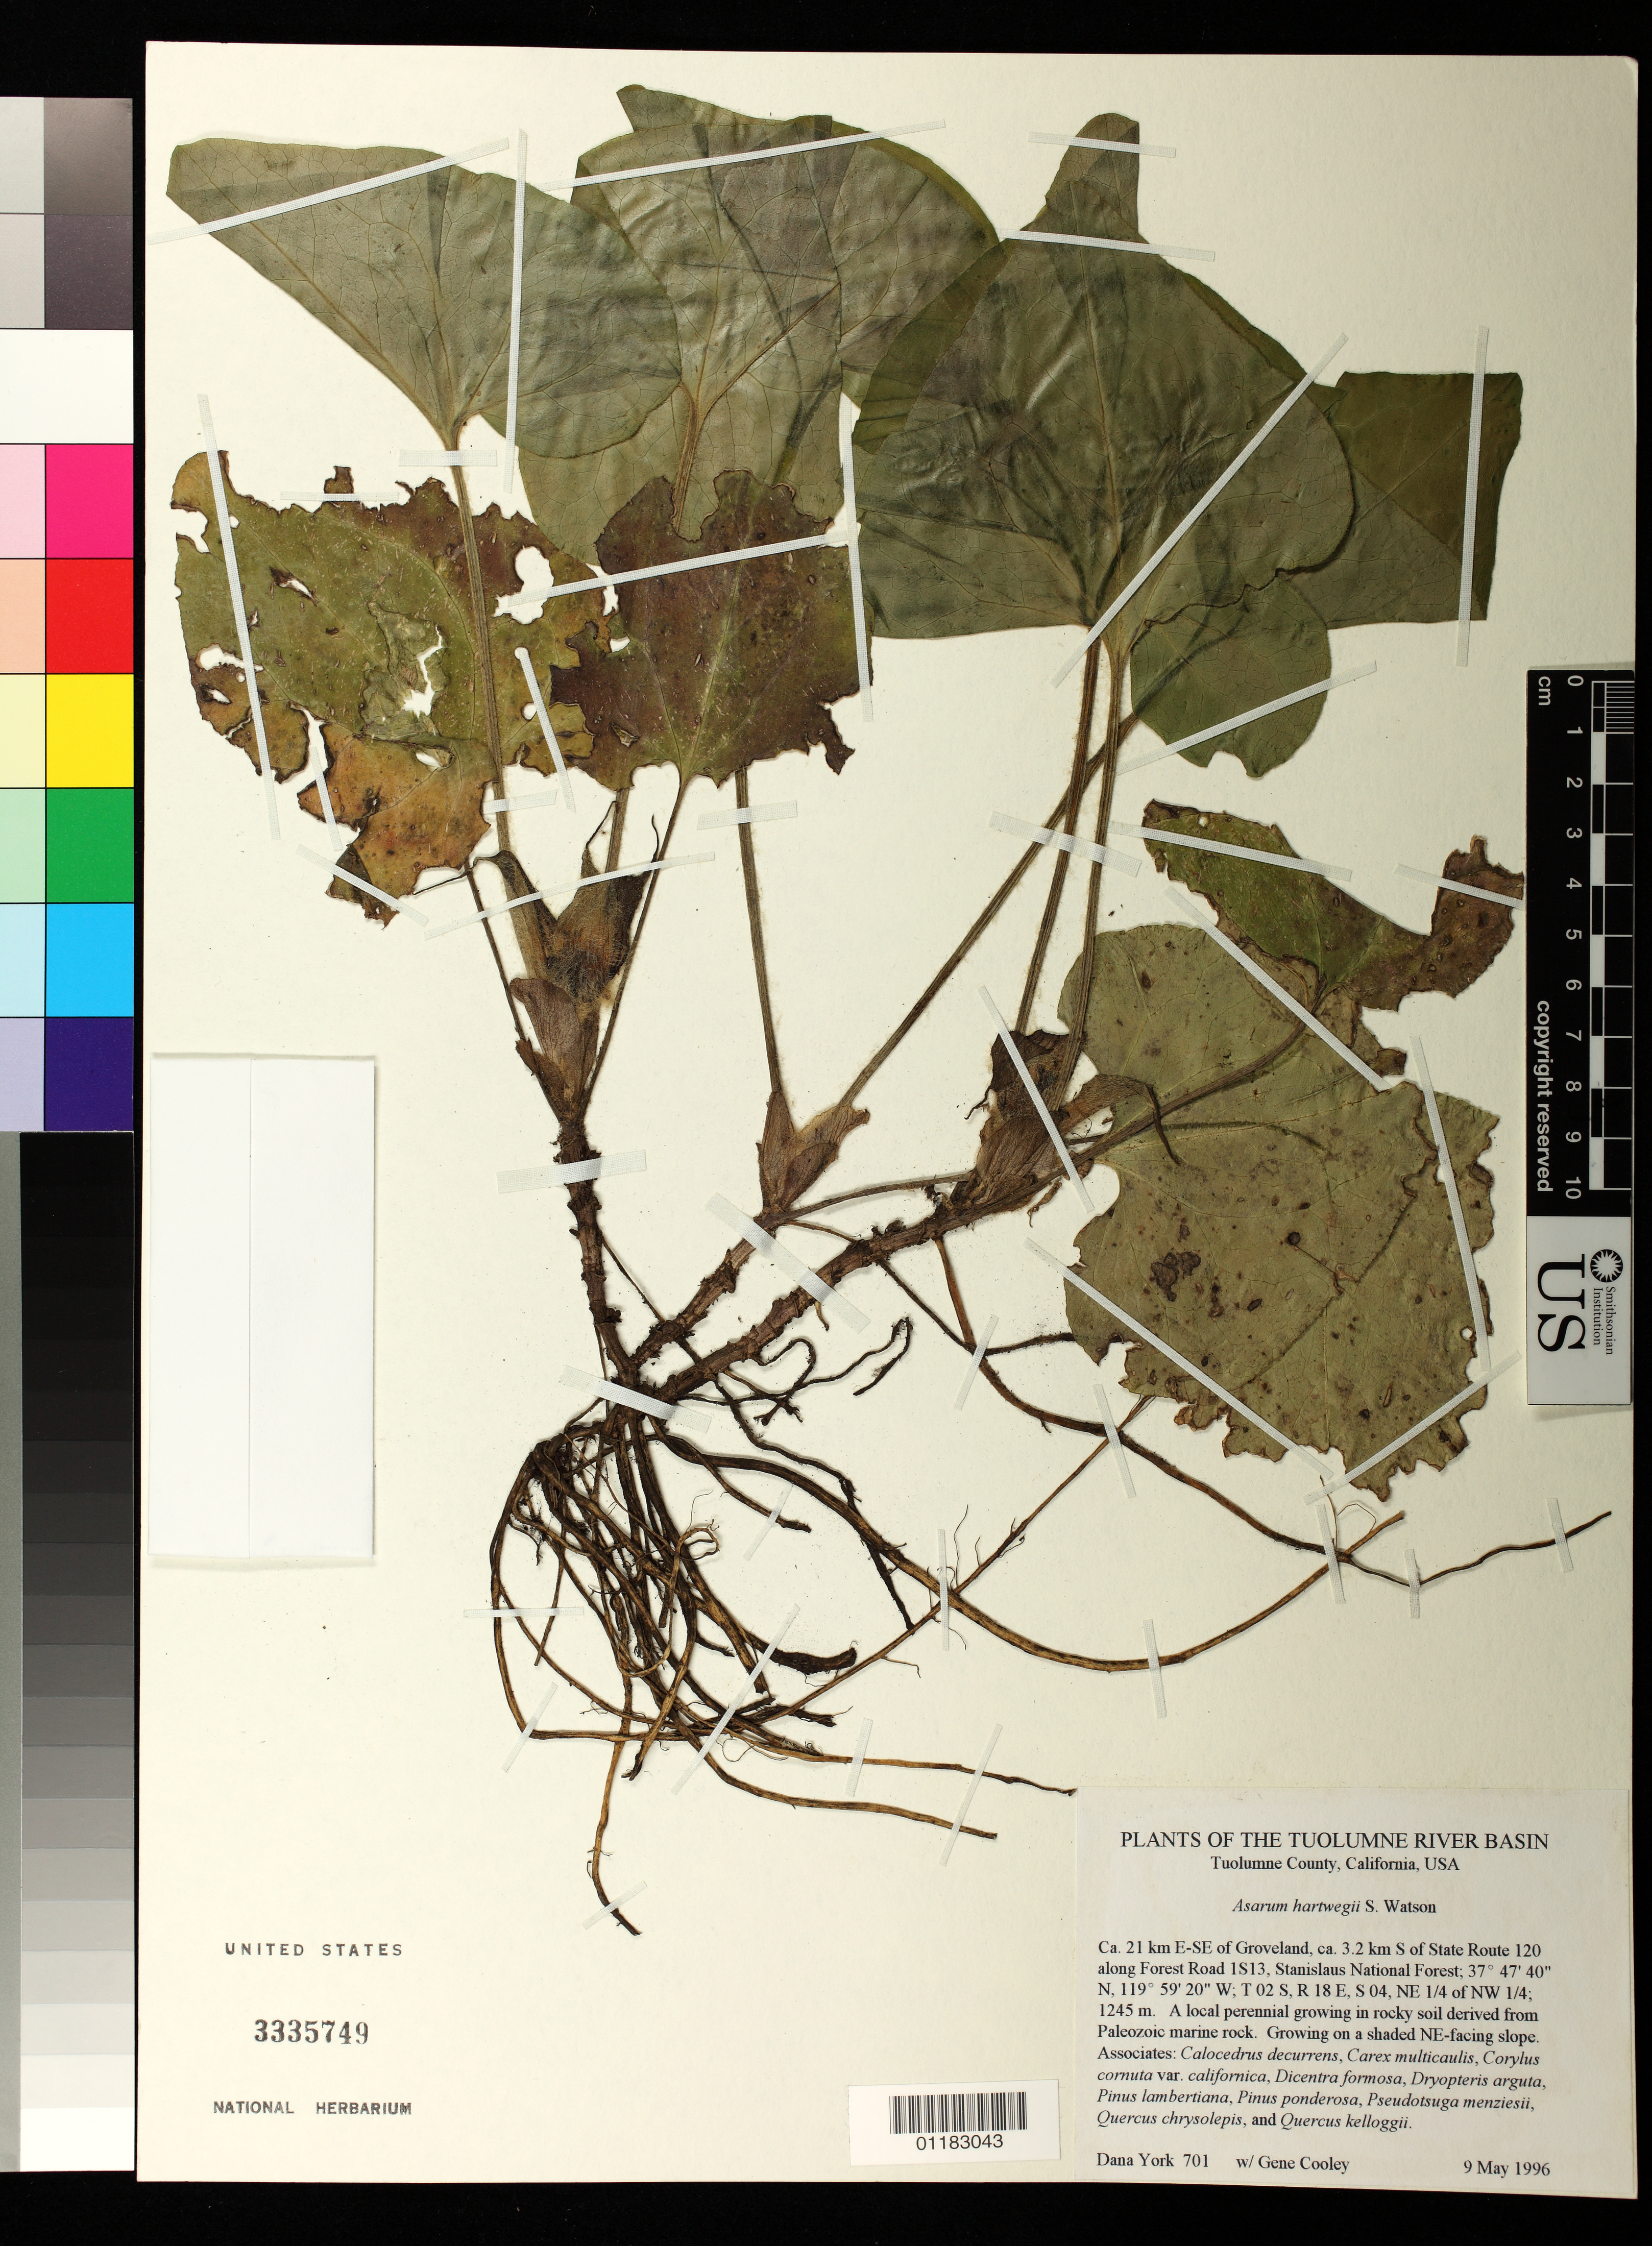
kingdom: Plantae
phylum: Tracheophyta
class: Magnoliopsida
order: Piperales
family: Aristolochiaceae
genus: Asarum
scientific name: Asarum hartwegii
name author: S. Watson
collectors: D. York & G. Cooley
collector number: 701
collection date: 1996-05-09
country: United States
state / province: California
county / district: Tuolumne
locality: Tuolumne County, ca. 21 km E-SE of Groveland, ca. 3.2 km S of State Route 120 along Forest Road 1S13, Stanislaus National Forest. T02S, R18E, S04NE 1/4 of NW 1/4; Growing on shaded NE-facing slope.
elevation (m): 1245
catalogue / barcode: US 3335749